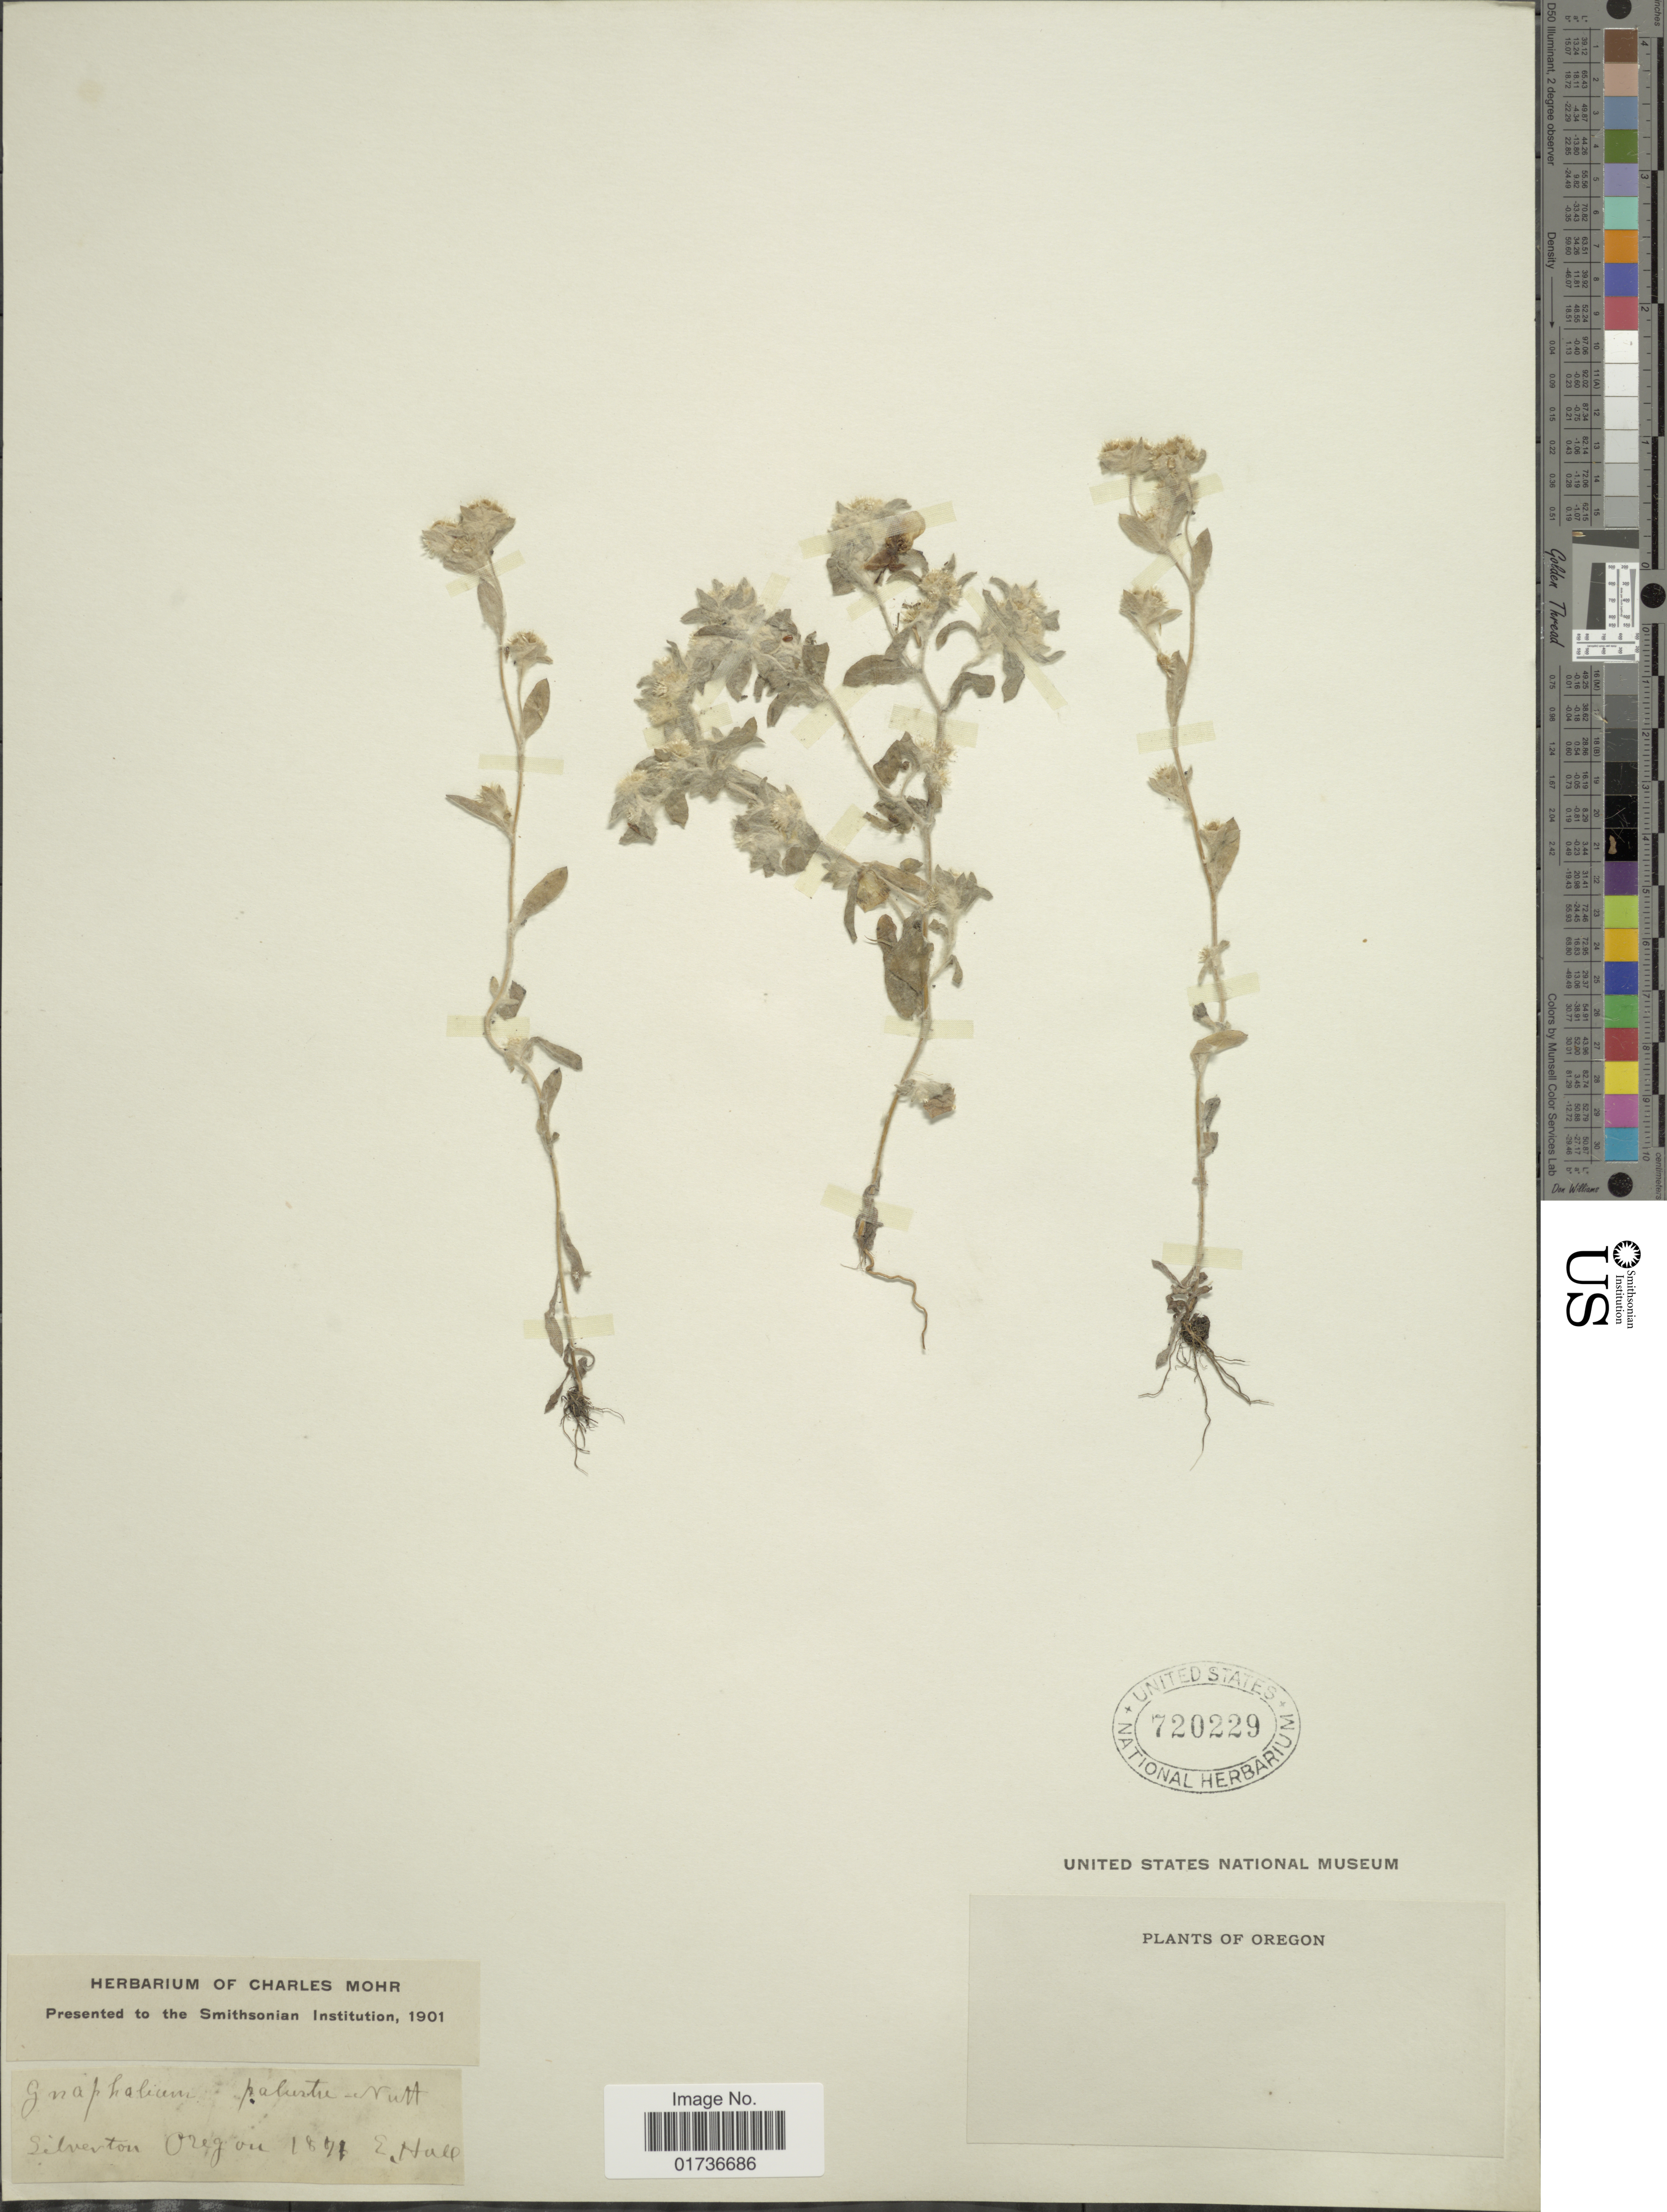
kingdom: Plantae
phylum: Tracheophyta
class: Magnoliopsida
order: Asterales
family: Asteraceae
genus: Gnaphalium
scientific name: Gnaphalium palustre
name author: Nutt.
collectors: E. Hall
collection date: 1871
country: United States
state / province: Oregon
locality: Silverton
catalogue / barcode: US 720229